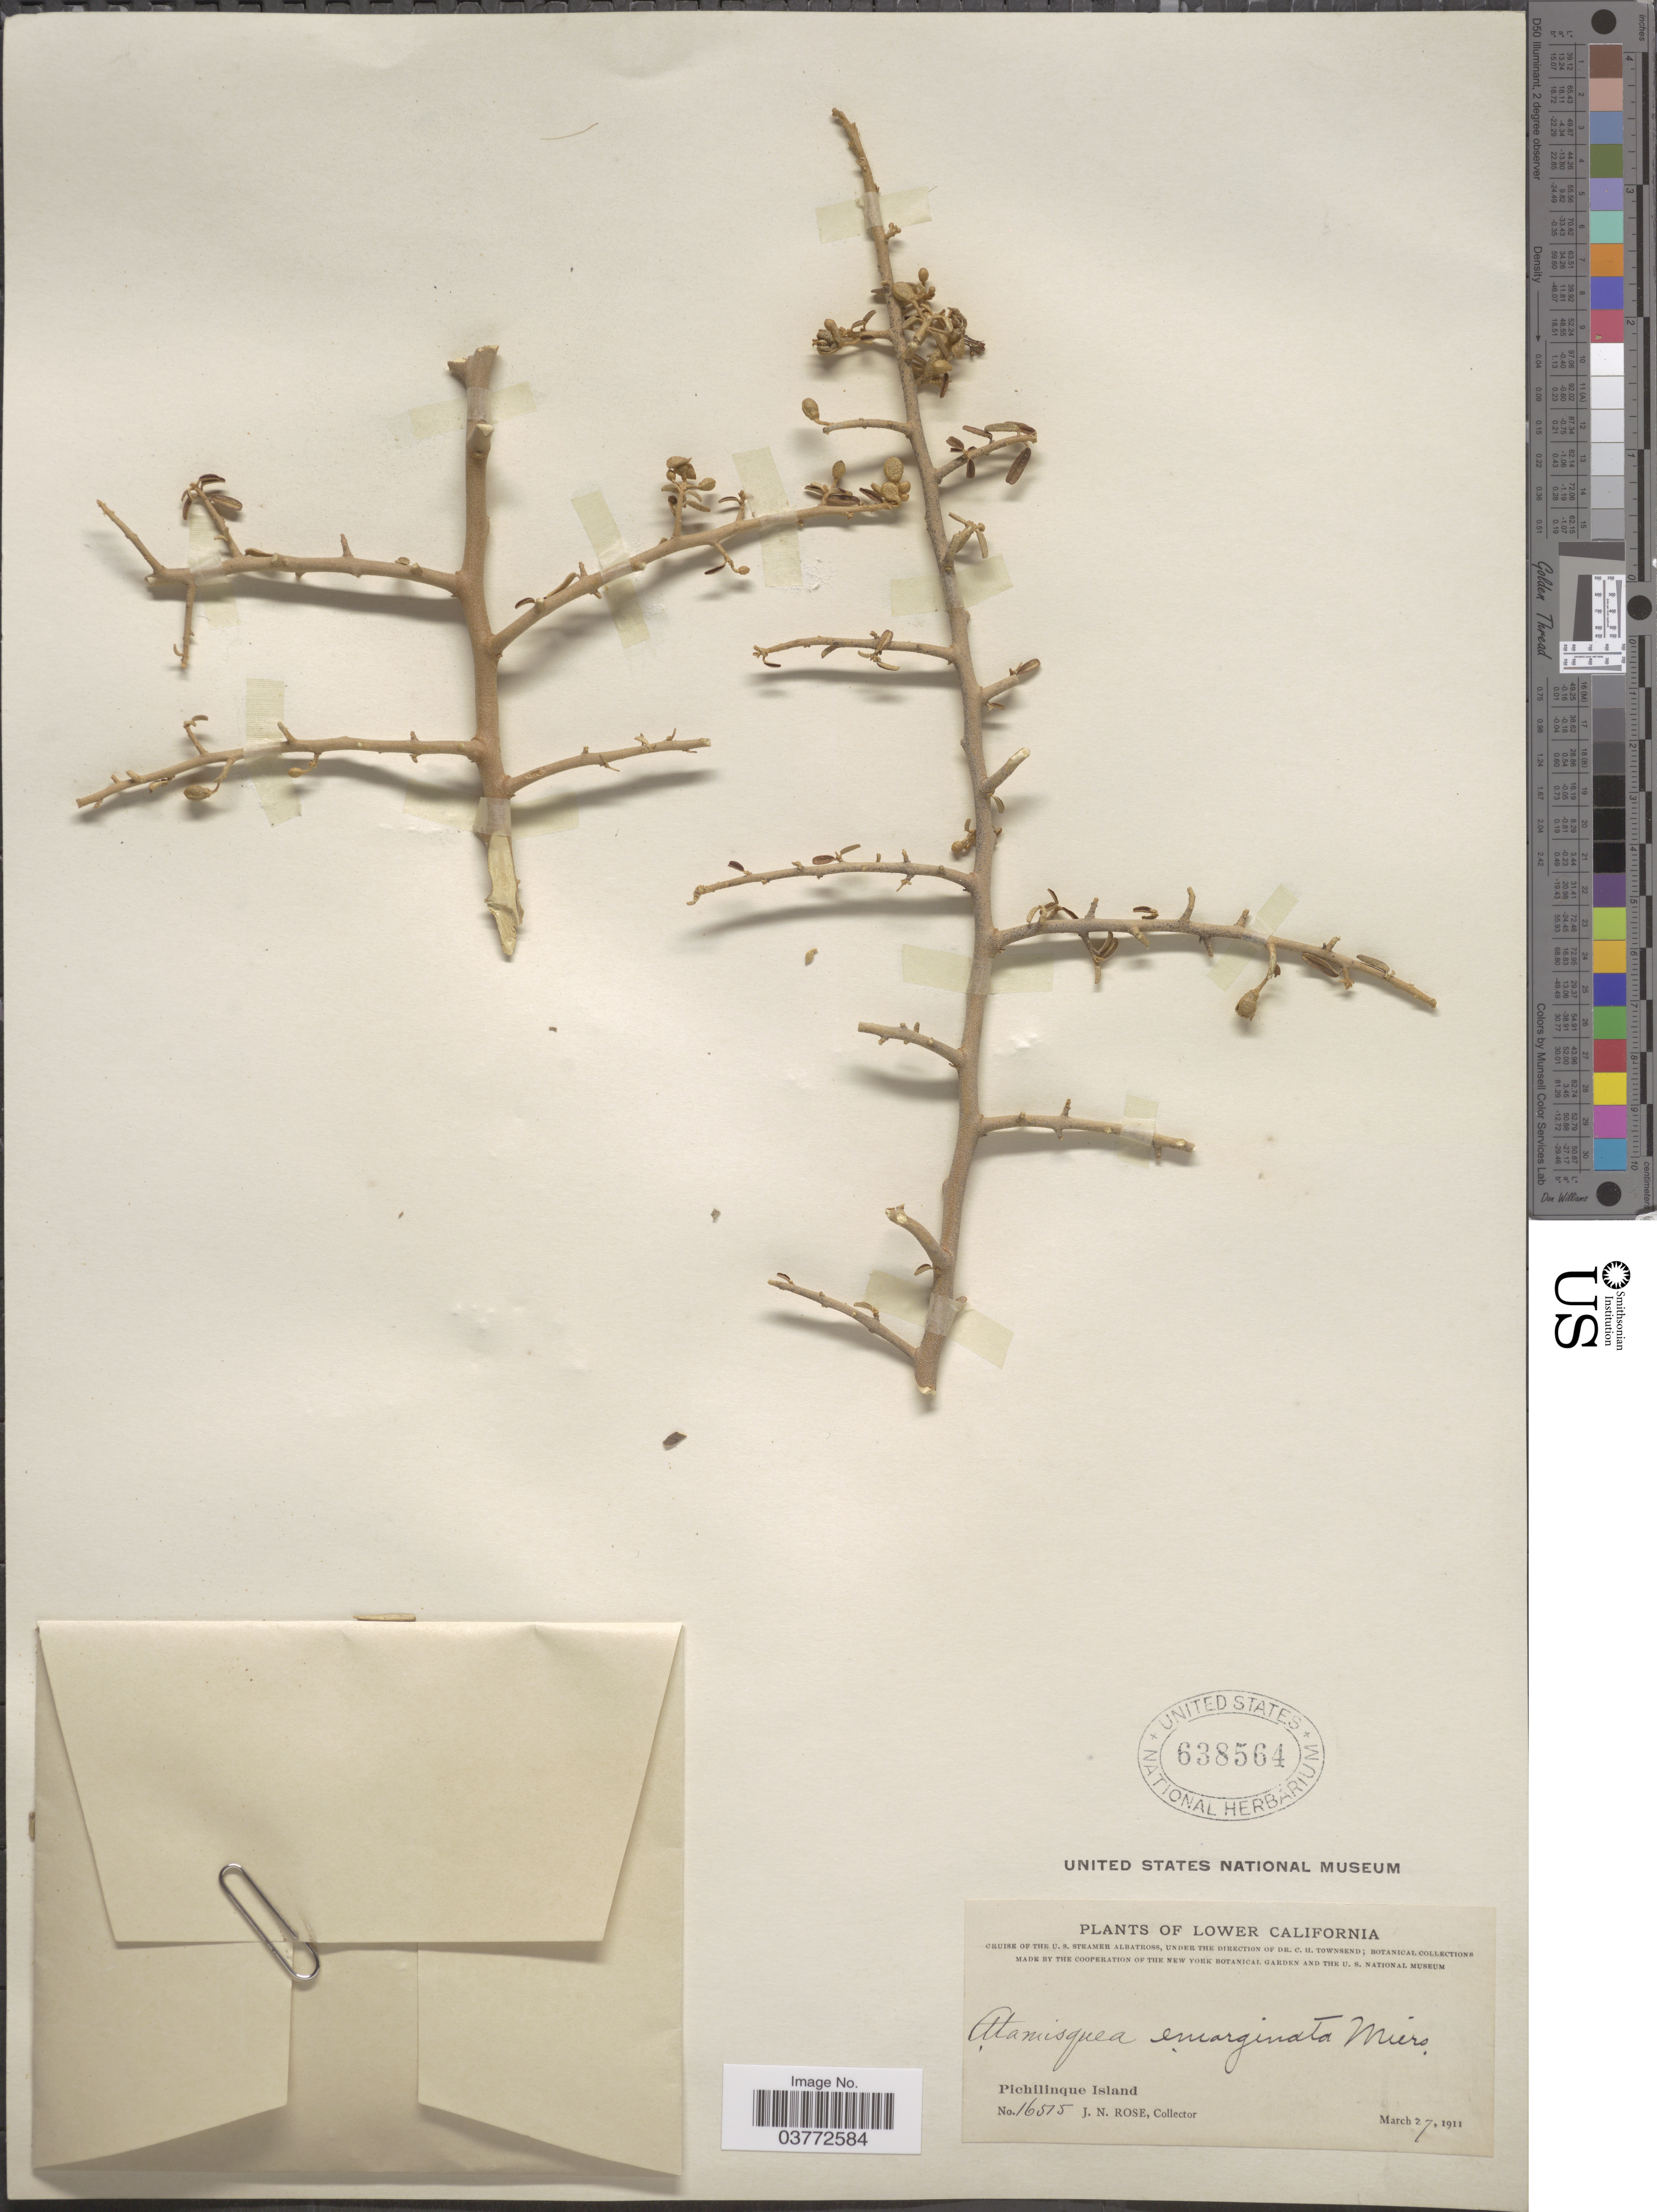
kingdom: Plantae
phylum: Tracheophyta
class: Magnoliopsida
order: Brassicales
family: Capparaceae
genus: Atamisquea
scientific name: Atamisquea emarginata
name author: Miers ex Hook. & Arn.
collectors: J. N. Rose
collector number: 16515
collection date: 1911-03-27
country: Mexico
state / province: Baja California Sur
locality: Lower California. Pichilinque Island.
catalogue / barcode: US 638564